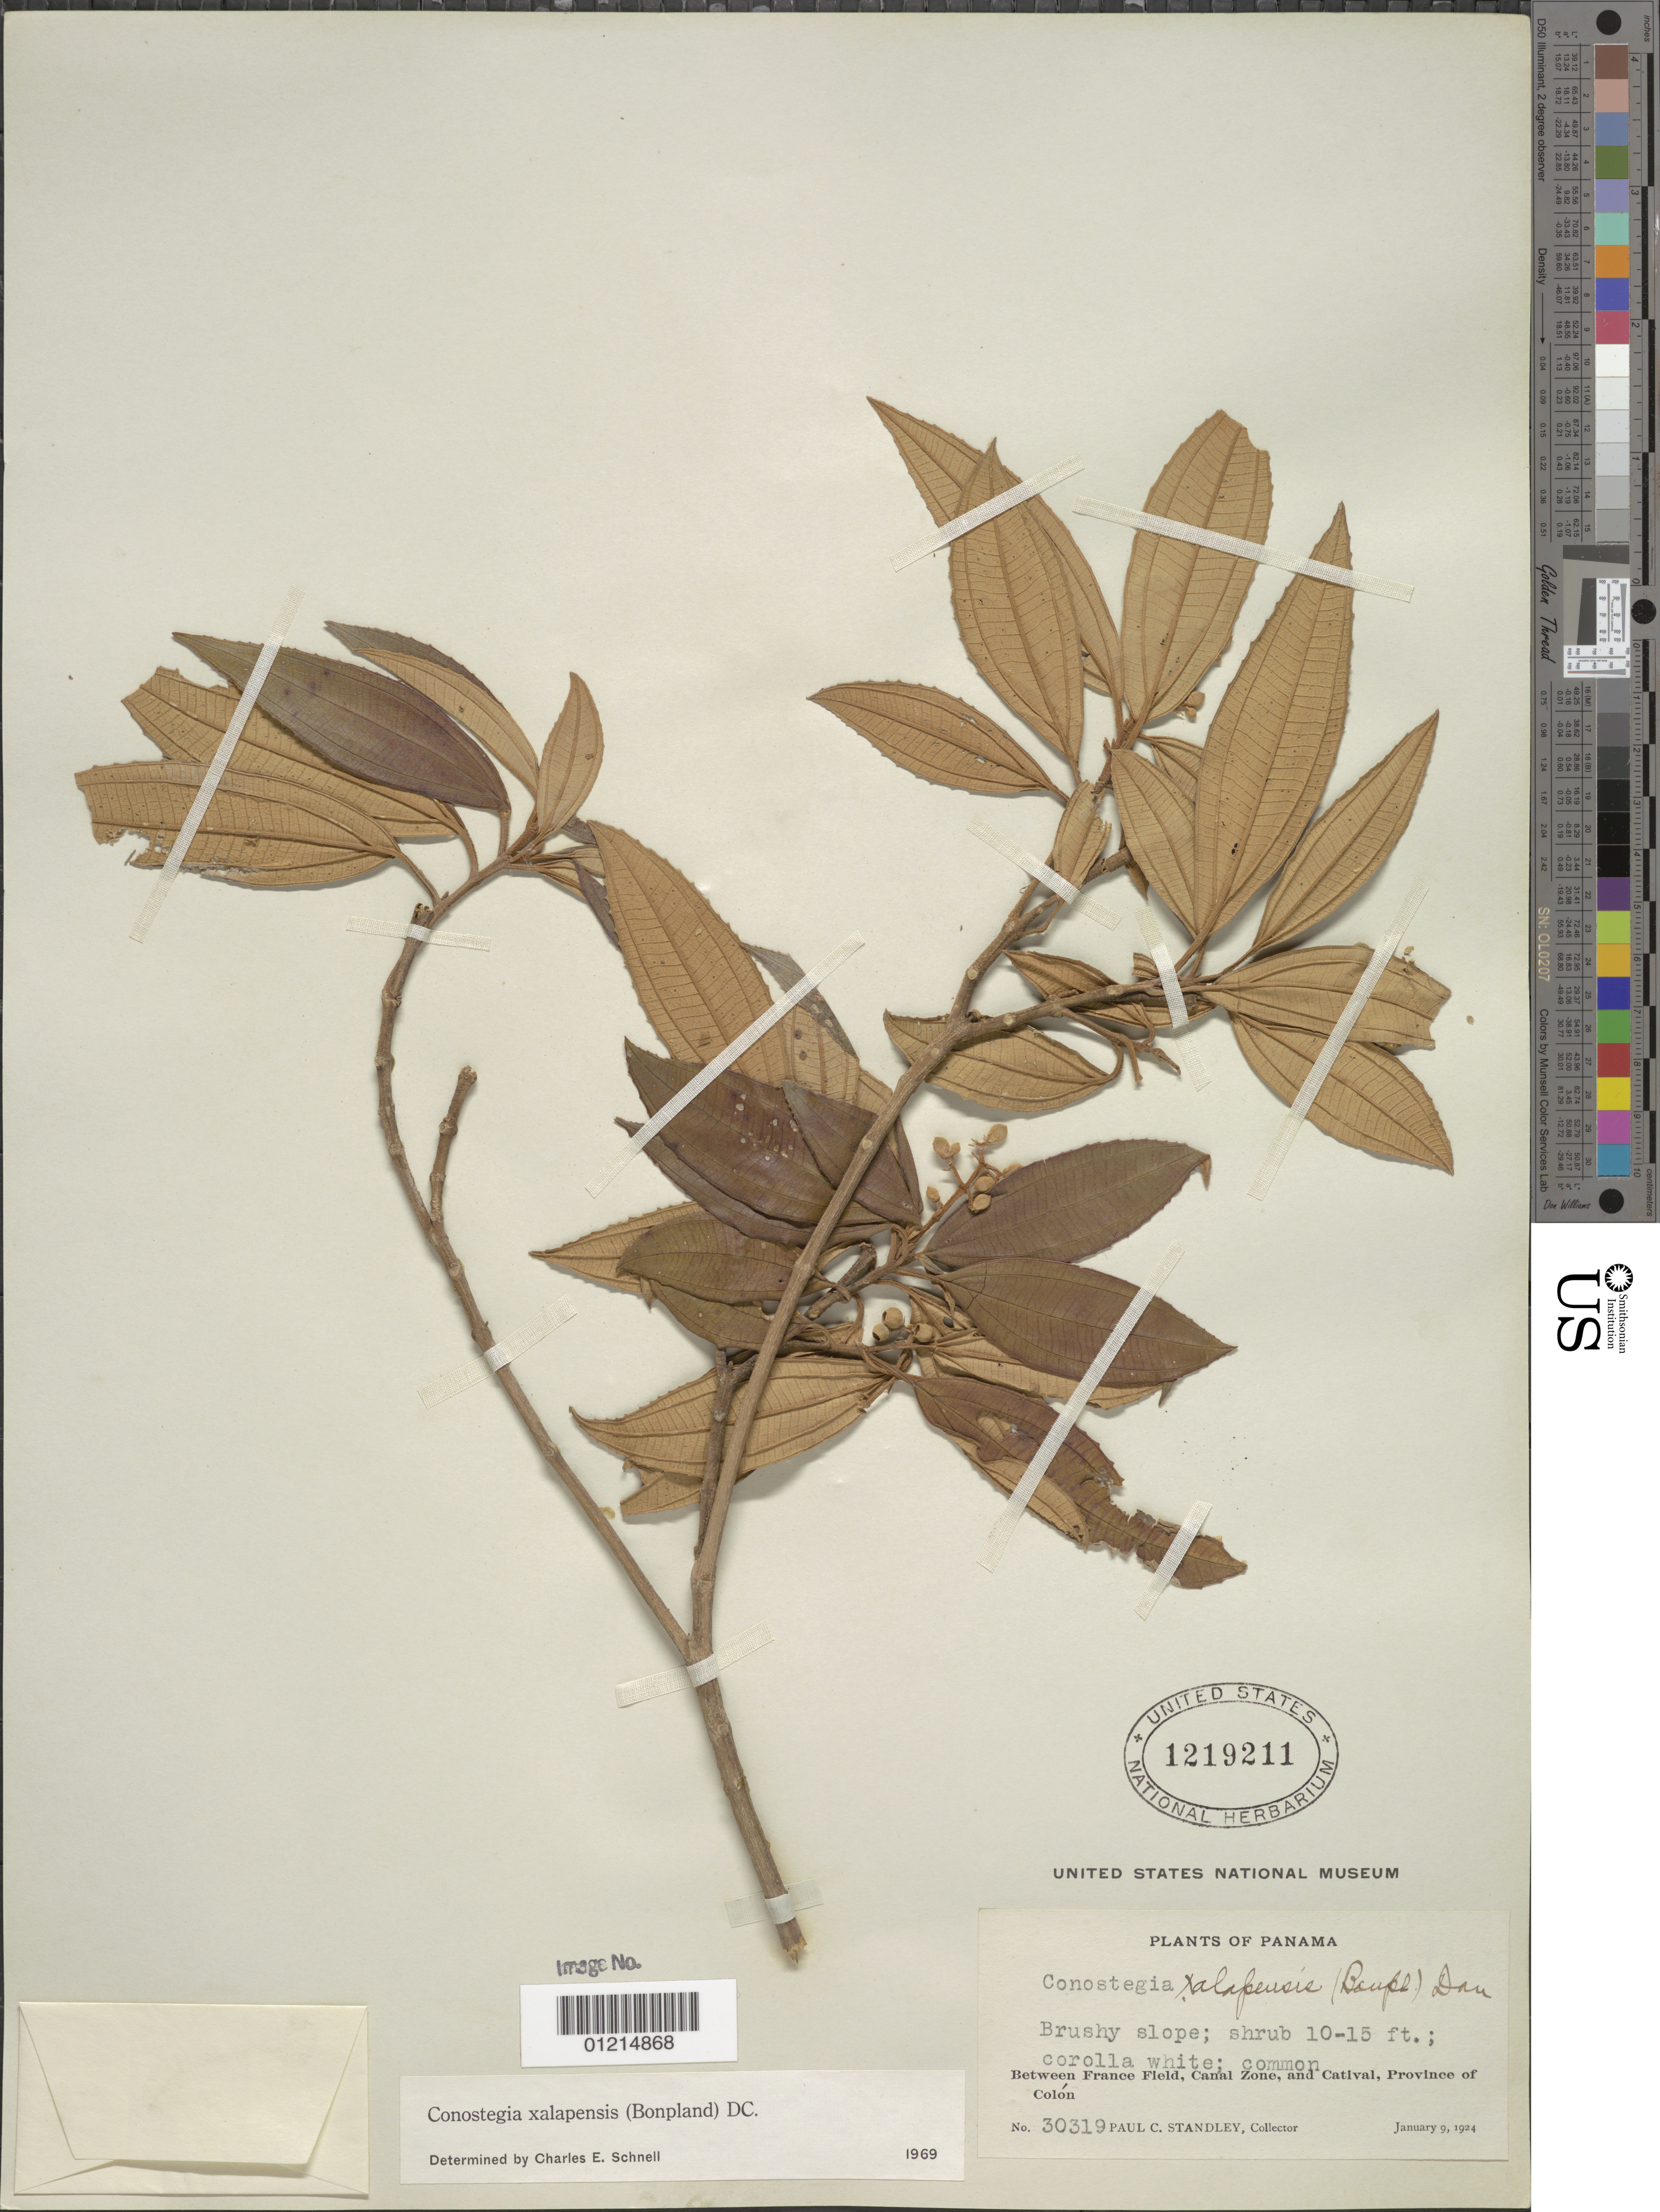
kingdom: Plantae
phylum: Tracheophyta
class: Magnoliopsida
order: Myrtales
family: Melastomataceae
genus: Conostegia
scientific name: Conostegia quadrangularis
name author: Schltdl. ex Steud.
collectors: P. C. Standley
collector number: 30319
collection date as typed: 09 Jan 1924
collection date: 1924-01-09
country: Panama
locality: Between France Field, Canal Zone, and Catival, Province of Colón.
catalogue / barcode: US 1219211